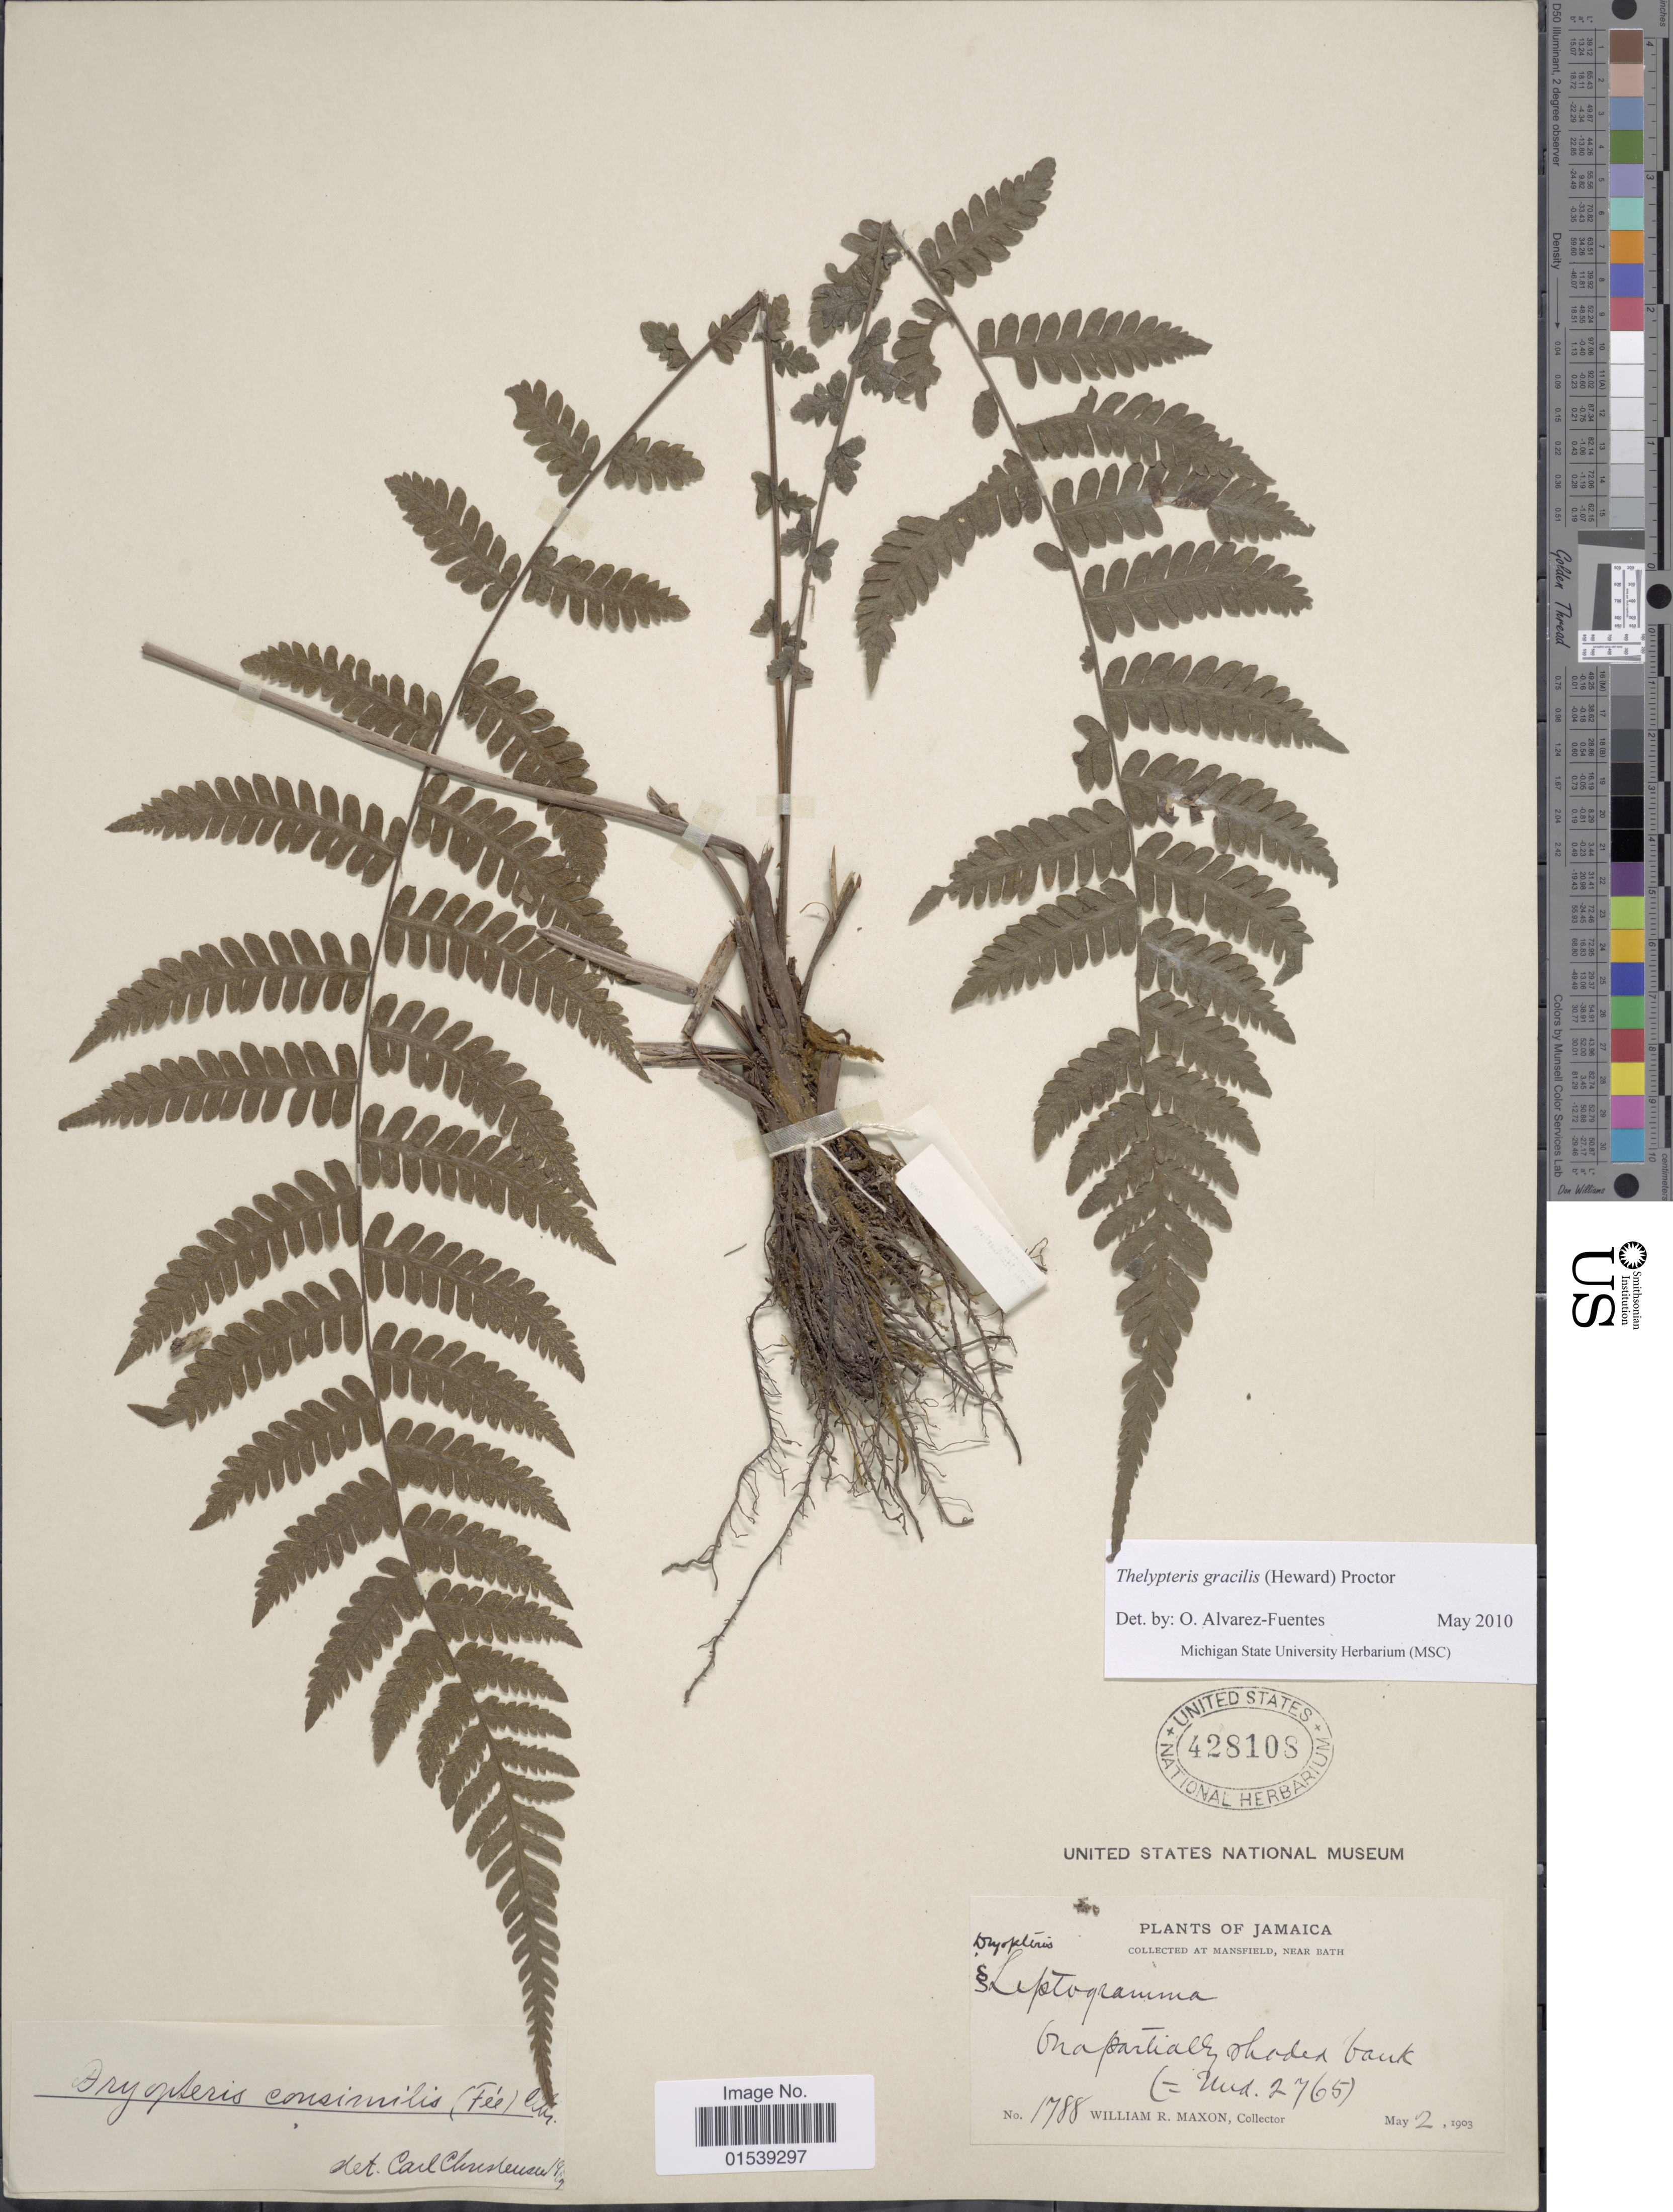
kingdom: Plantae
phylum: Tracheophyta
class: Polypodiopsida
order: Polypodiales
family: Thelypteridaceae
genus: Amauropelta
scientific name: Amauropelta gracilis ined. 2015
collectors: W. R. Maxon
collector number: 1788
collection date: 1903-05-02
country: Jamaica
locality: Mansfield, near Bath. On a partially shaded bank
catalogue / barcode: US 428108